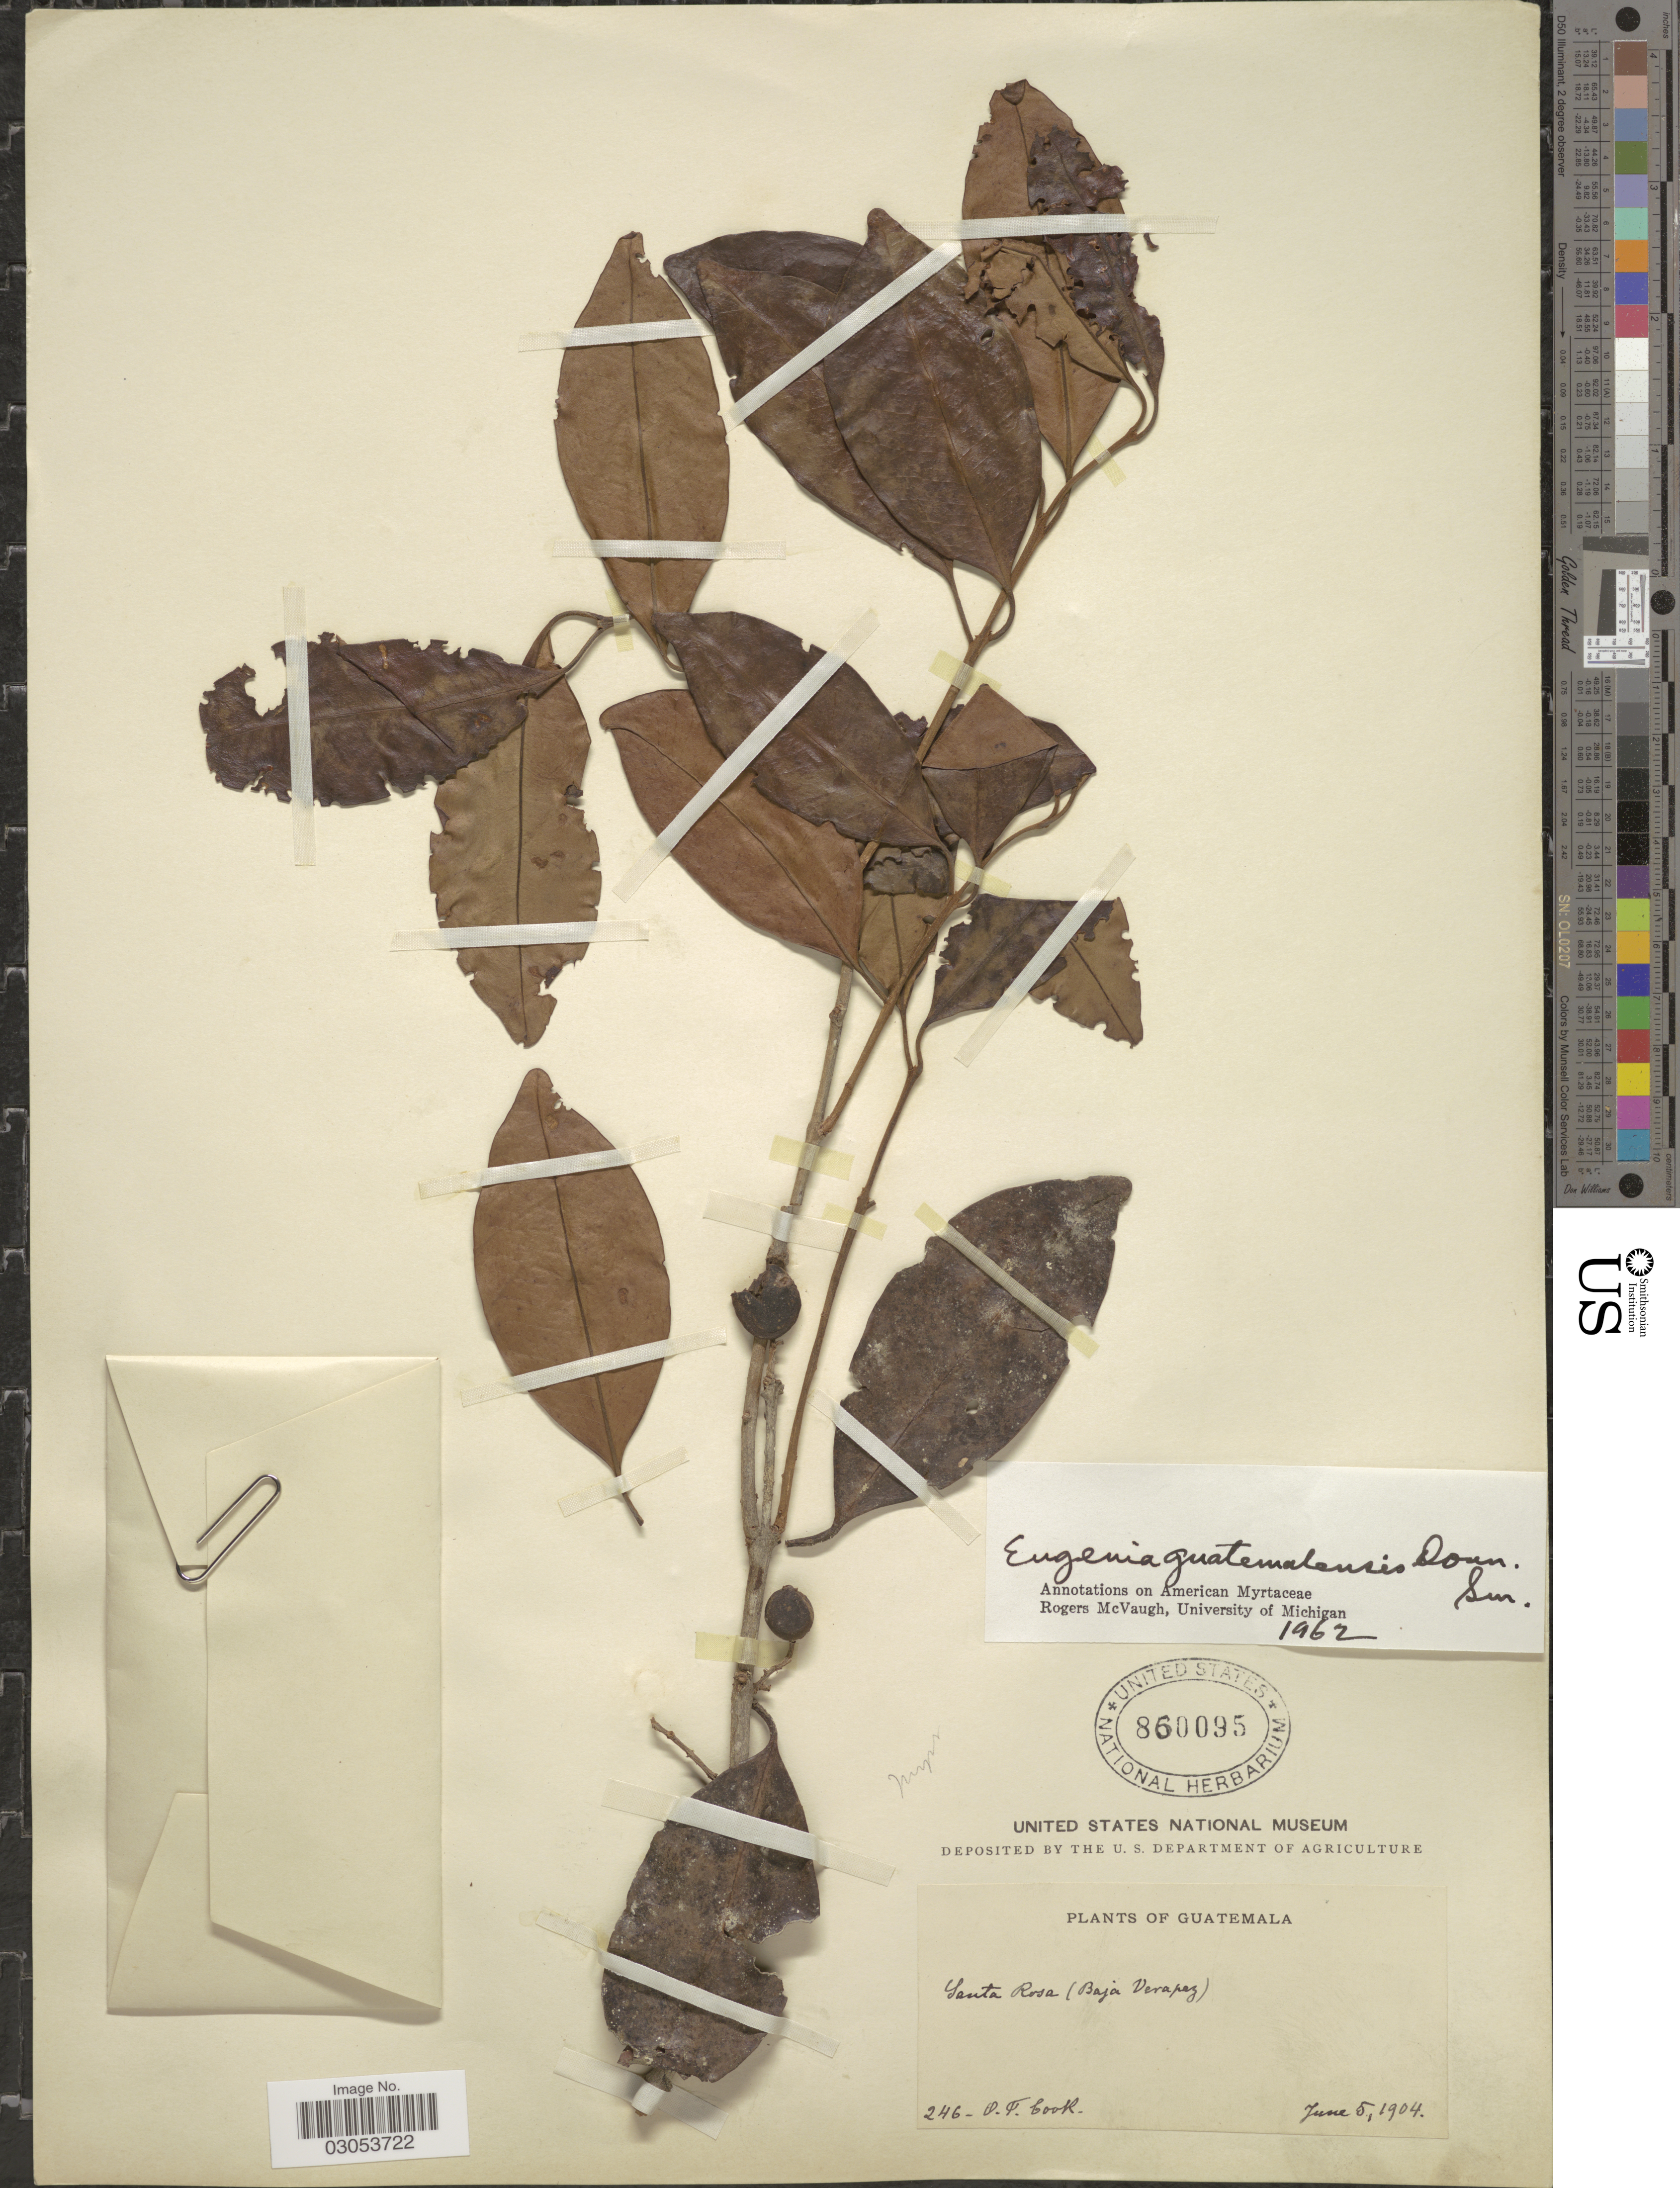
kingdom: Plantae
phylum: Tracheophyta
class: Magnoliopsida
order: Myrtales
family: Myrtaceae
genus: Eugenia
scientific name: Eugenia guatemalensis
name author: Donn. Sm.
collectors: O. F. Cook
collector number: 246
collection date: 1904-06-05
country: Guatemala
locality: Santa Rosa (Baja Verapaz).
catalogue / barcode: US 860095